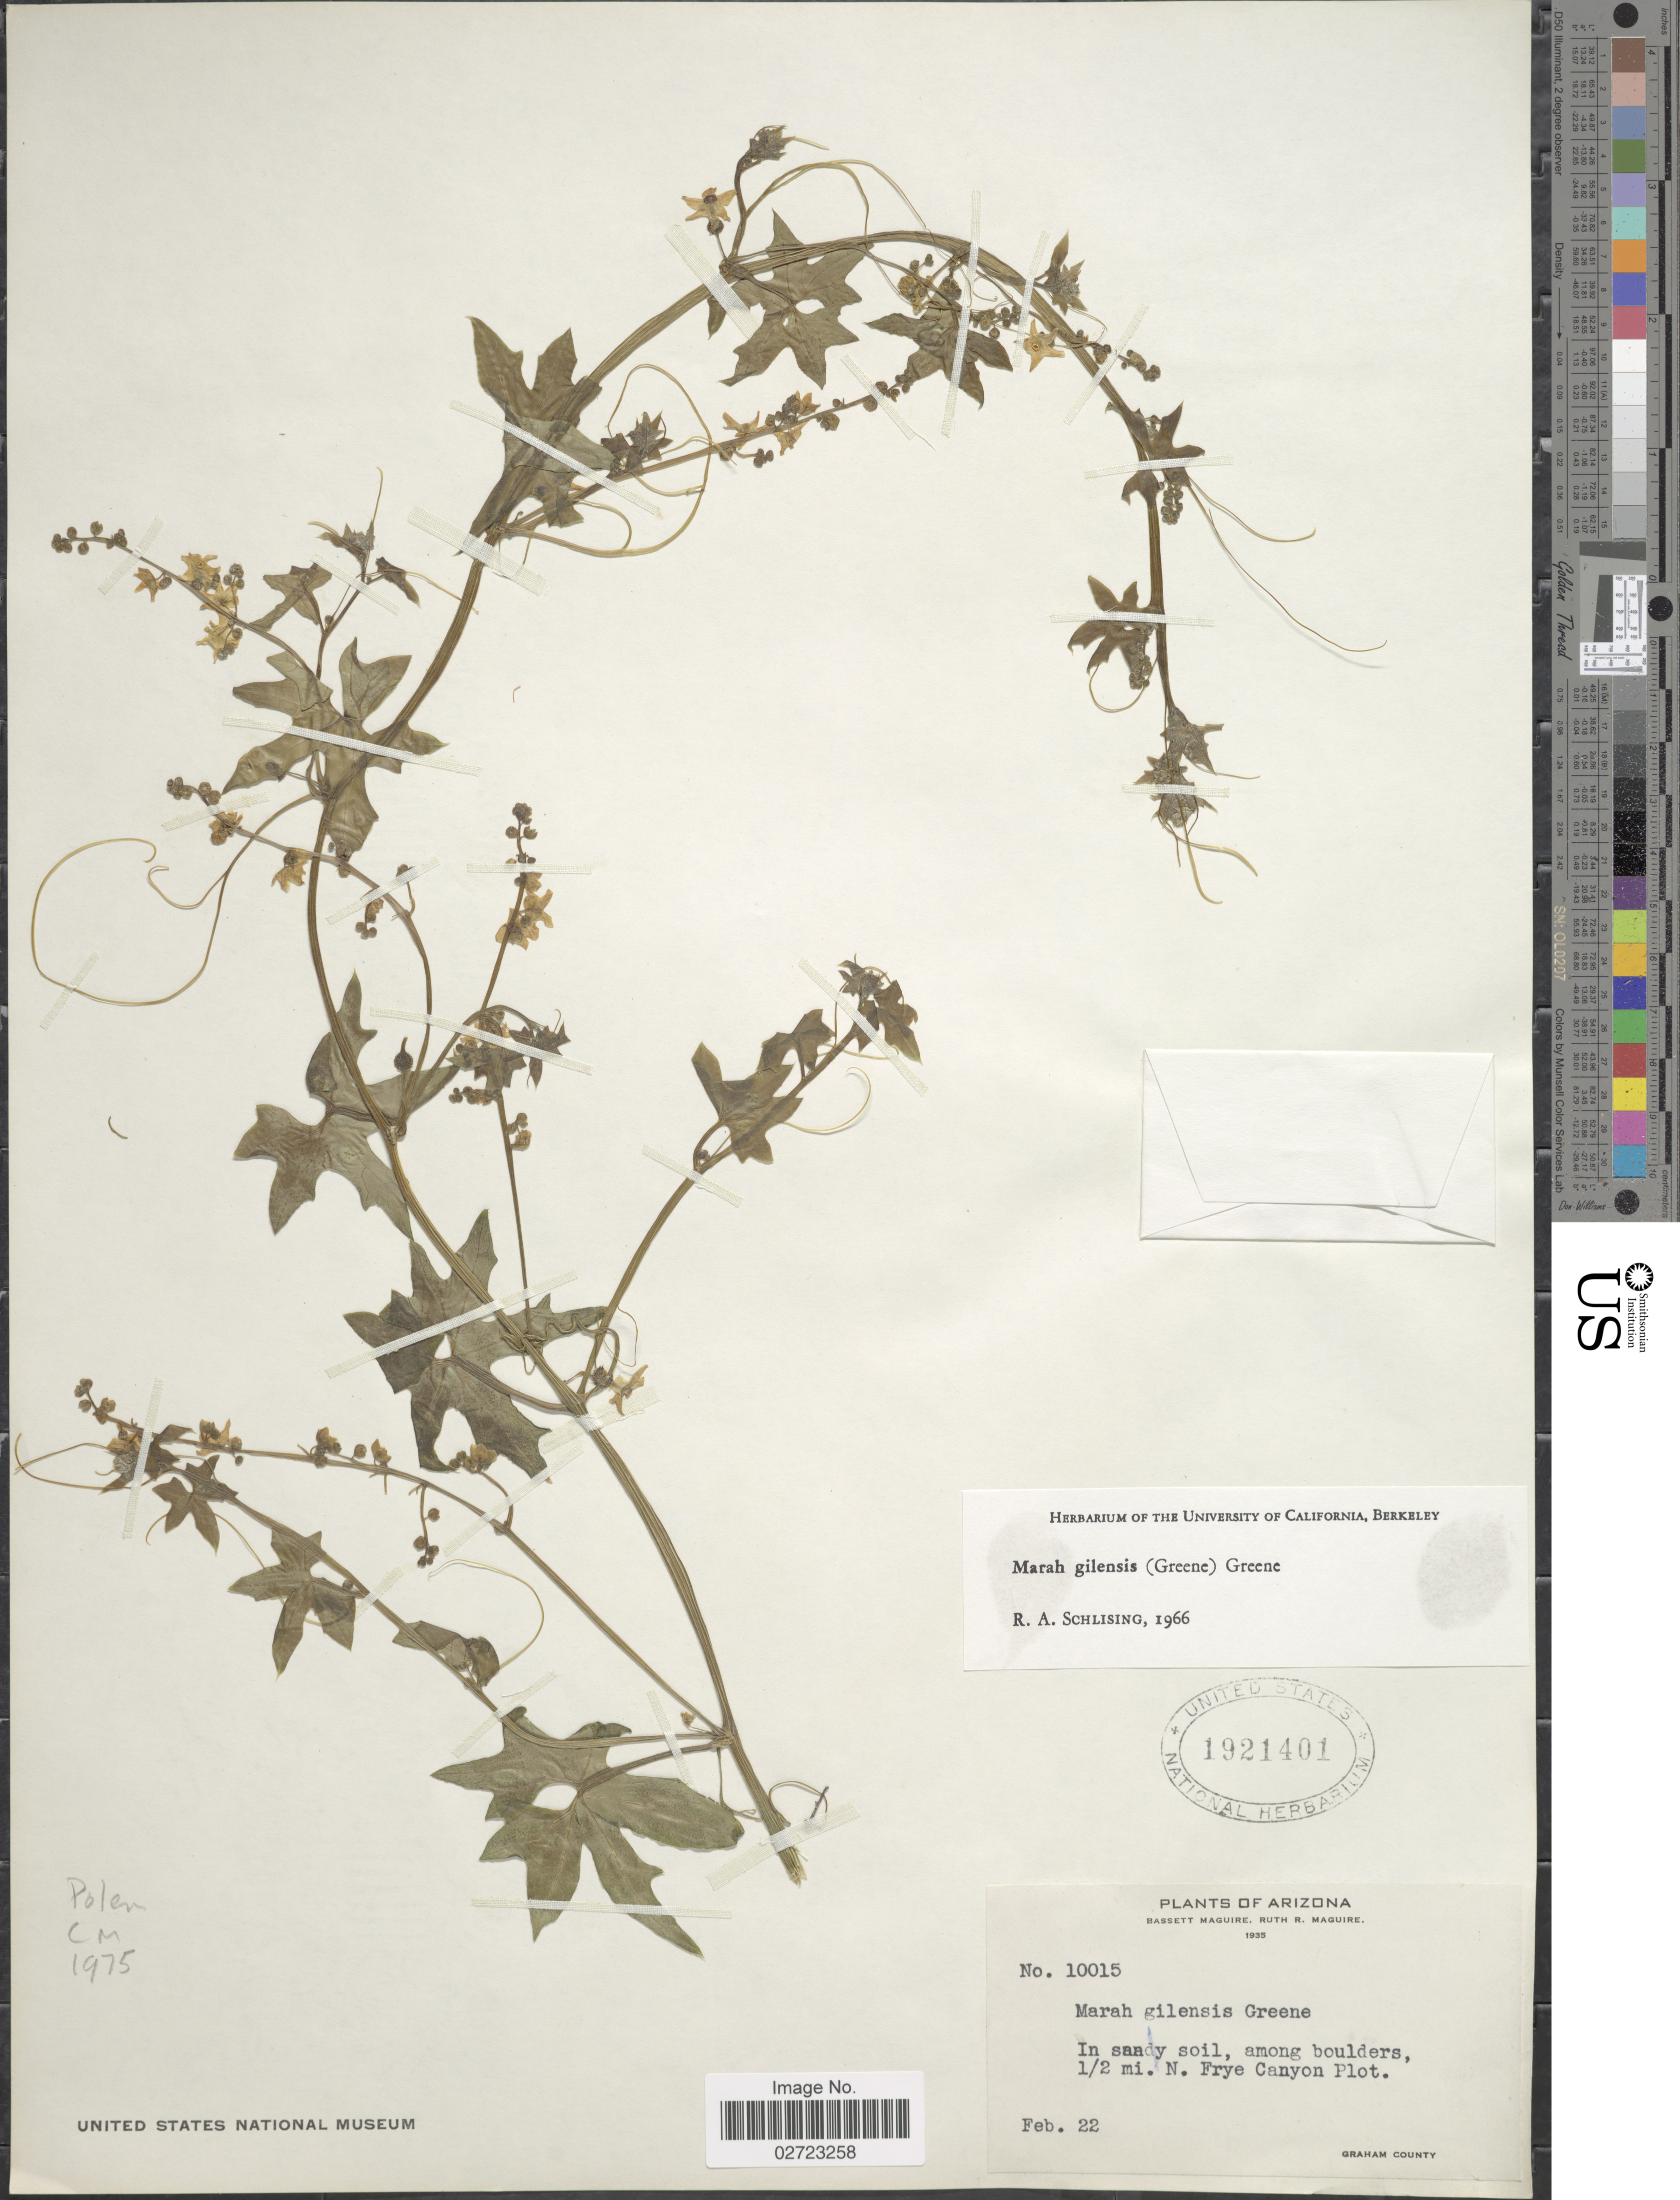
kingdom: Plantae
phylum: Tracheophyta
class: Magnoliopsida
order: Cucurbitales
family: Cucurbitaceae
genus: Marah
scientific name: Marah gilensis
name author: (Greene) Greene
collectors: B. Maguire & R. R. Maguire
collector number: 10015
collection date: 1935-02-22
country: United States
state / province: Arizona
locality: Among boulders, 1/2 mi. N. of Frye Canyon Plot, Graham County.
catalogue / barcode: US 1921401